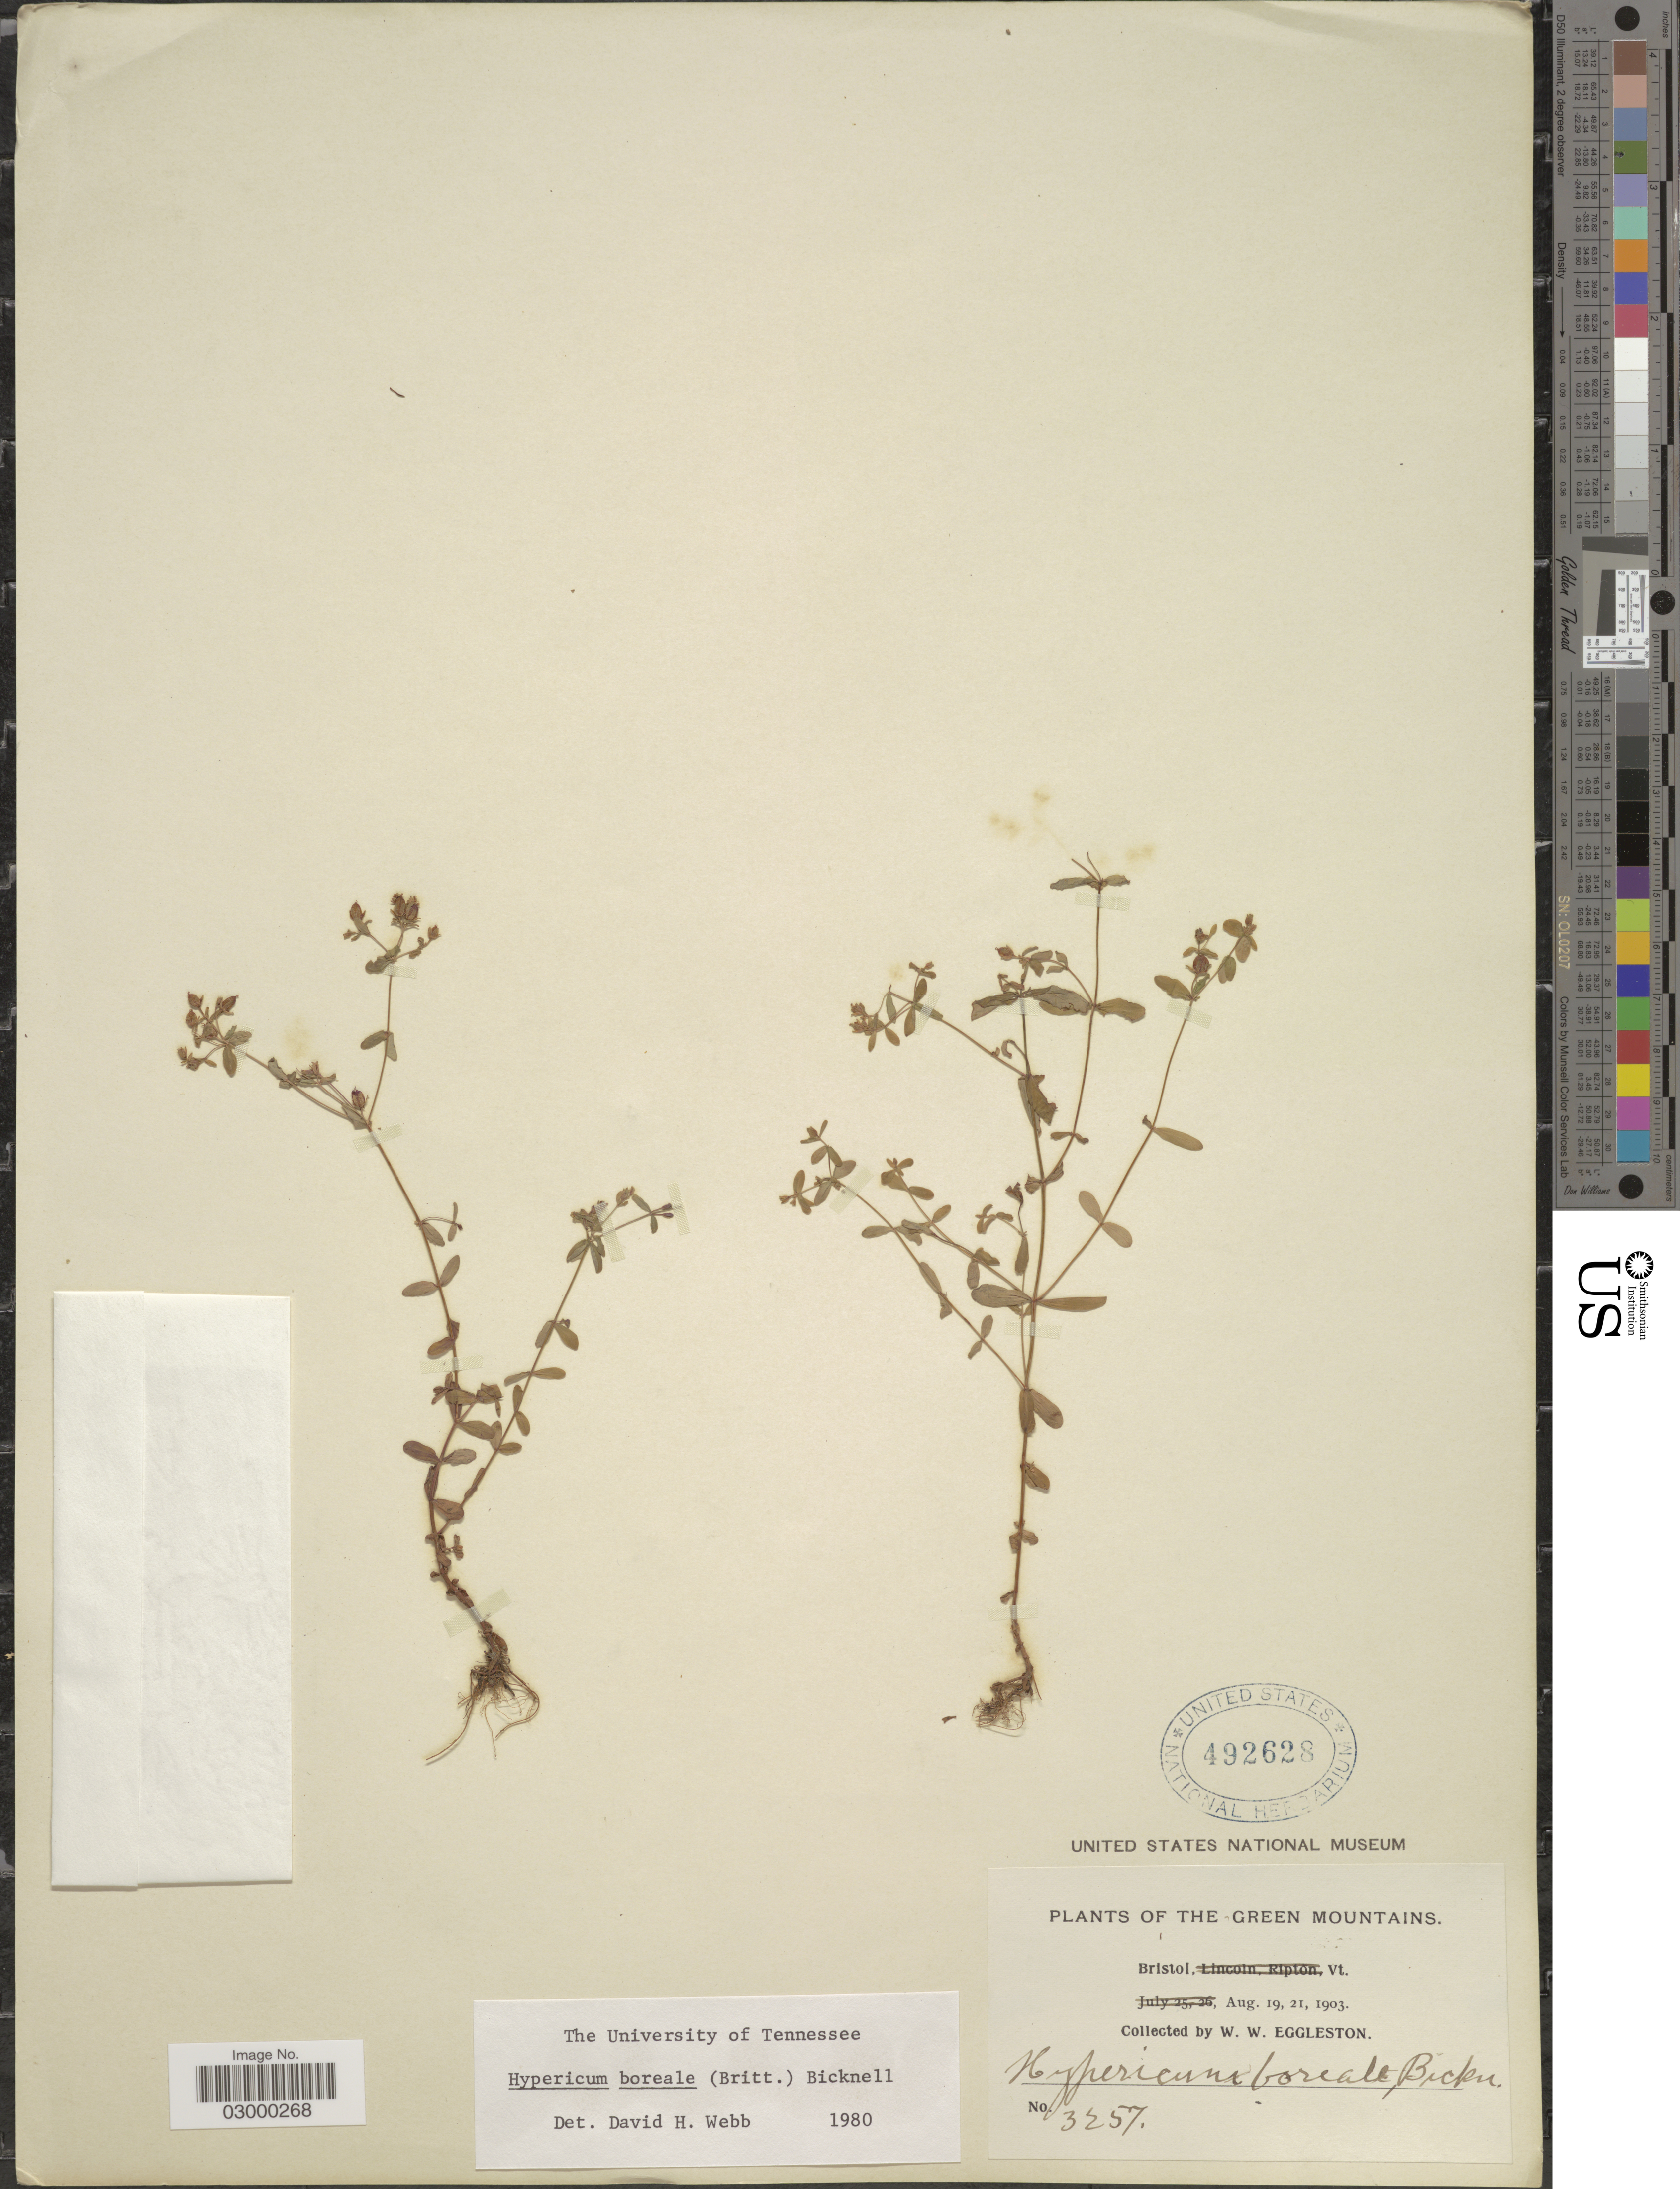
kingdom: Plantae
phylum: Tracheophyta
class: Magnoliopsida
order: Malpighiales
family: Hypericaceae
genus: Hypericum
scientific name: Hypericum boreale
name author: (Britton) E.P. Bicknell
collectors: W. W. Eggleston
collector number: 3257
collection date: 1903-08-19/1903-08-21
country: United States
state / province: Vermont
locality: The Green Mountains, Bristol.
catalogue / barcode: US 492628